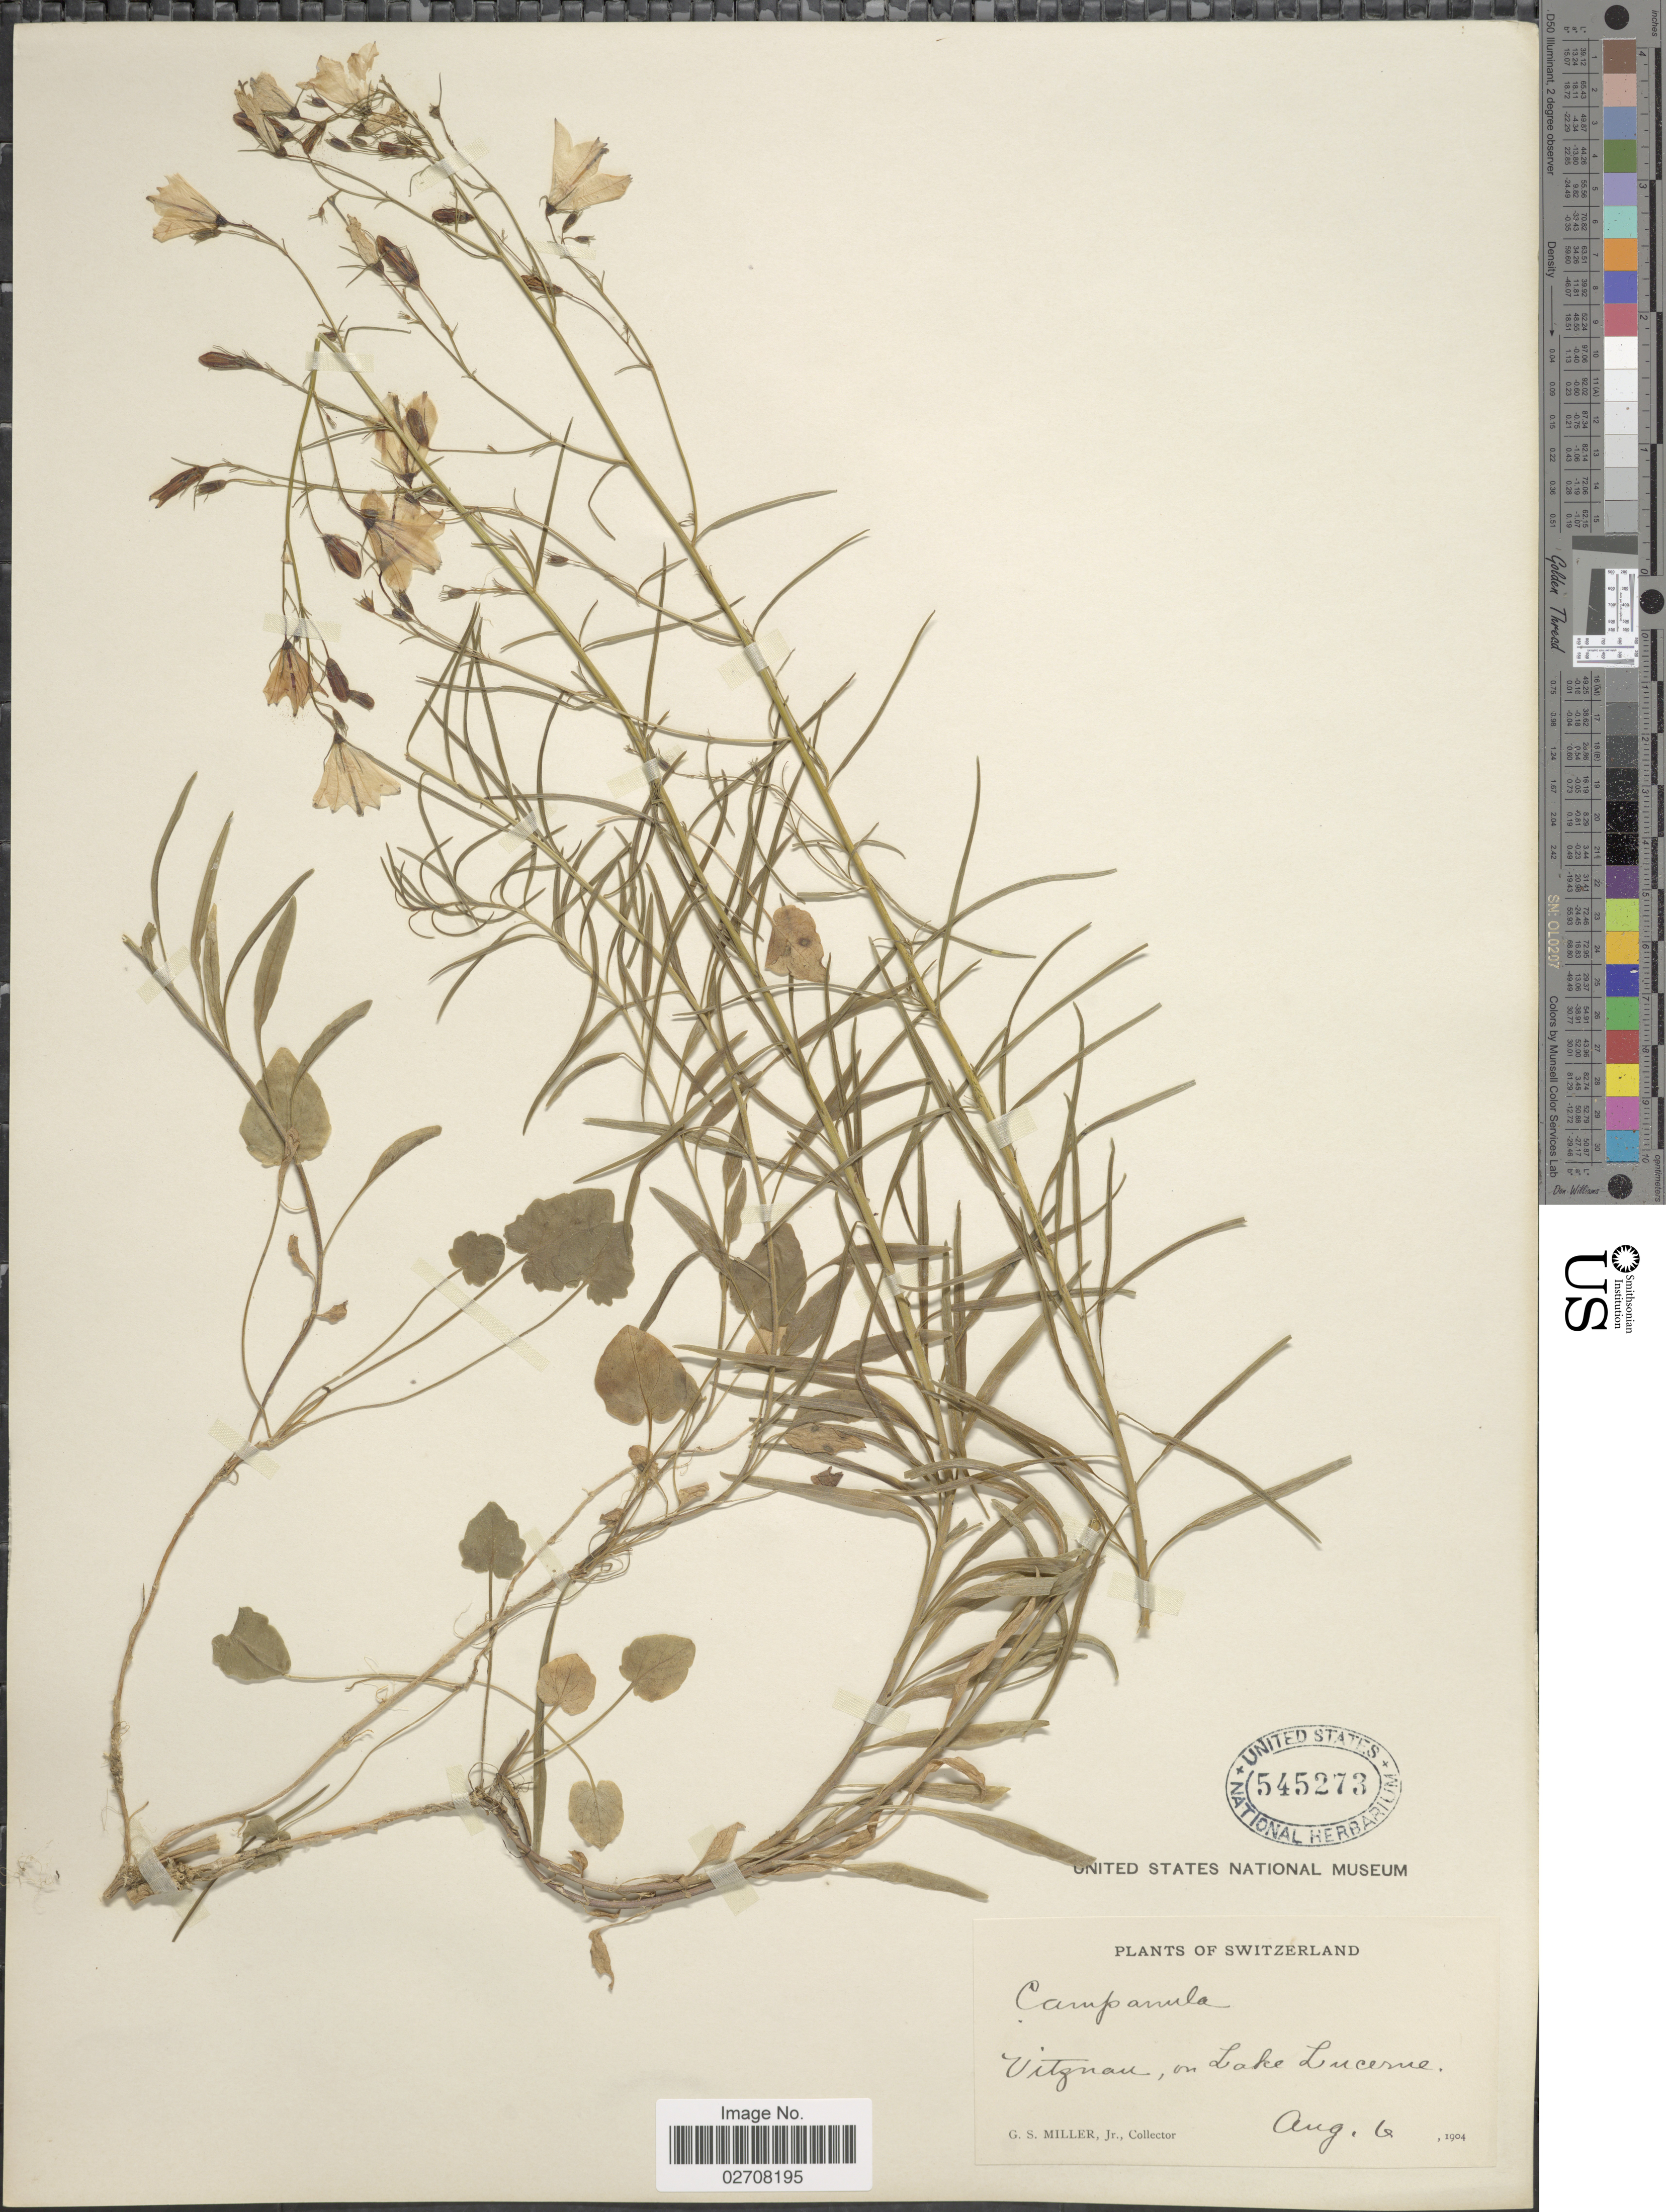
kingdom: Plantae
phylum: Tracheophyta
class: Magnoliopsida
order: Asterales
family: Campanulaceae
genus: Campanula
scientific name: Campanula sp.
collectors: G. S. Miller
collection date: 1904-08-06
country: Switzerland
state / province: Lucerne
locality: Vitznau, on Lake Lucerne.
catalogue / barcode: US 545273